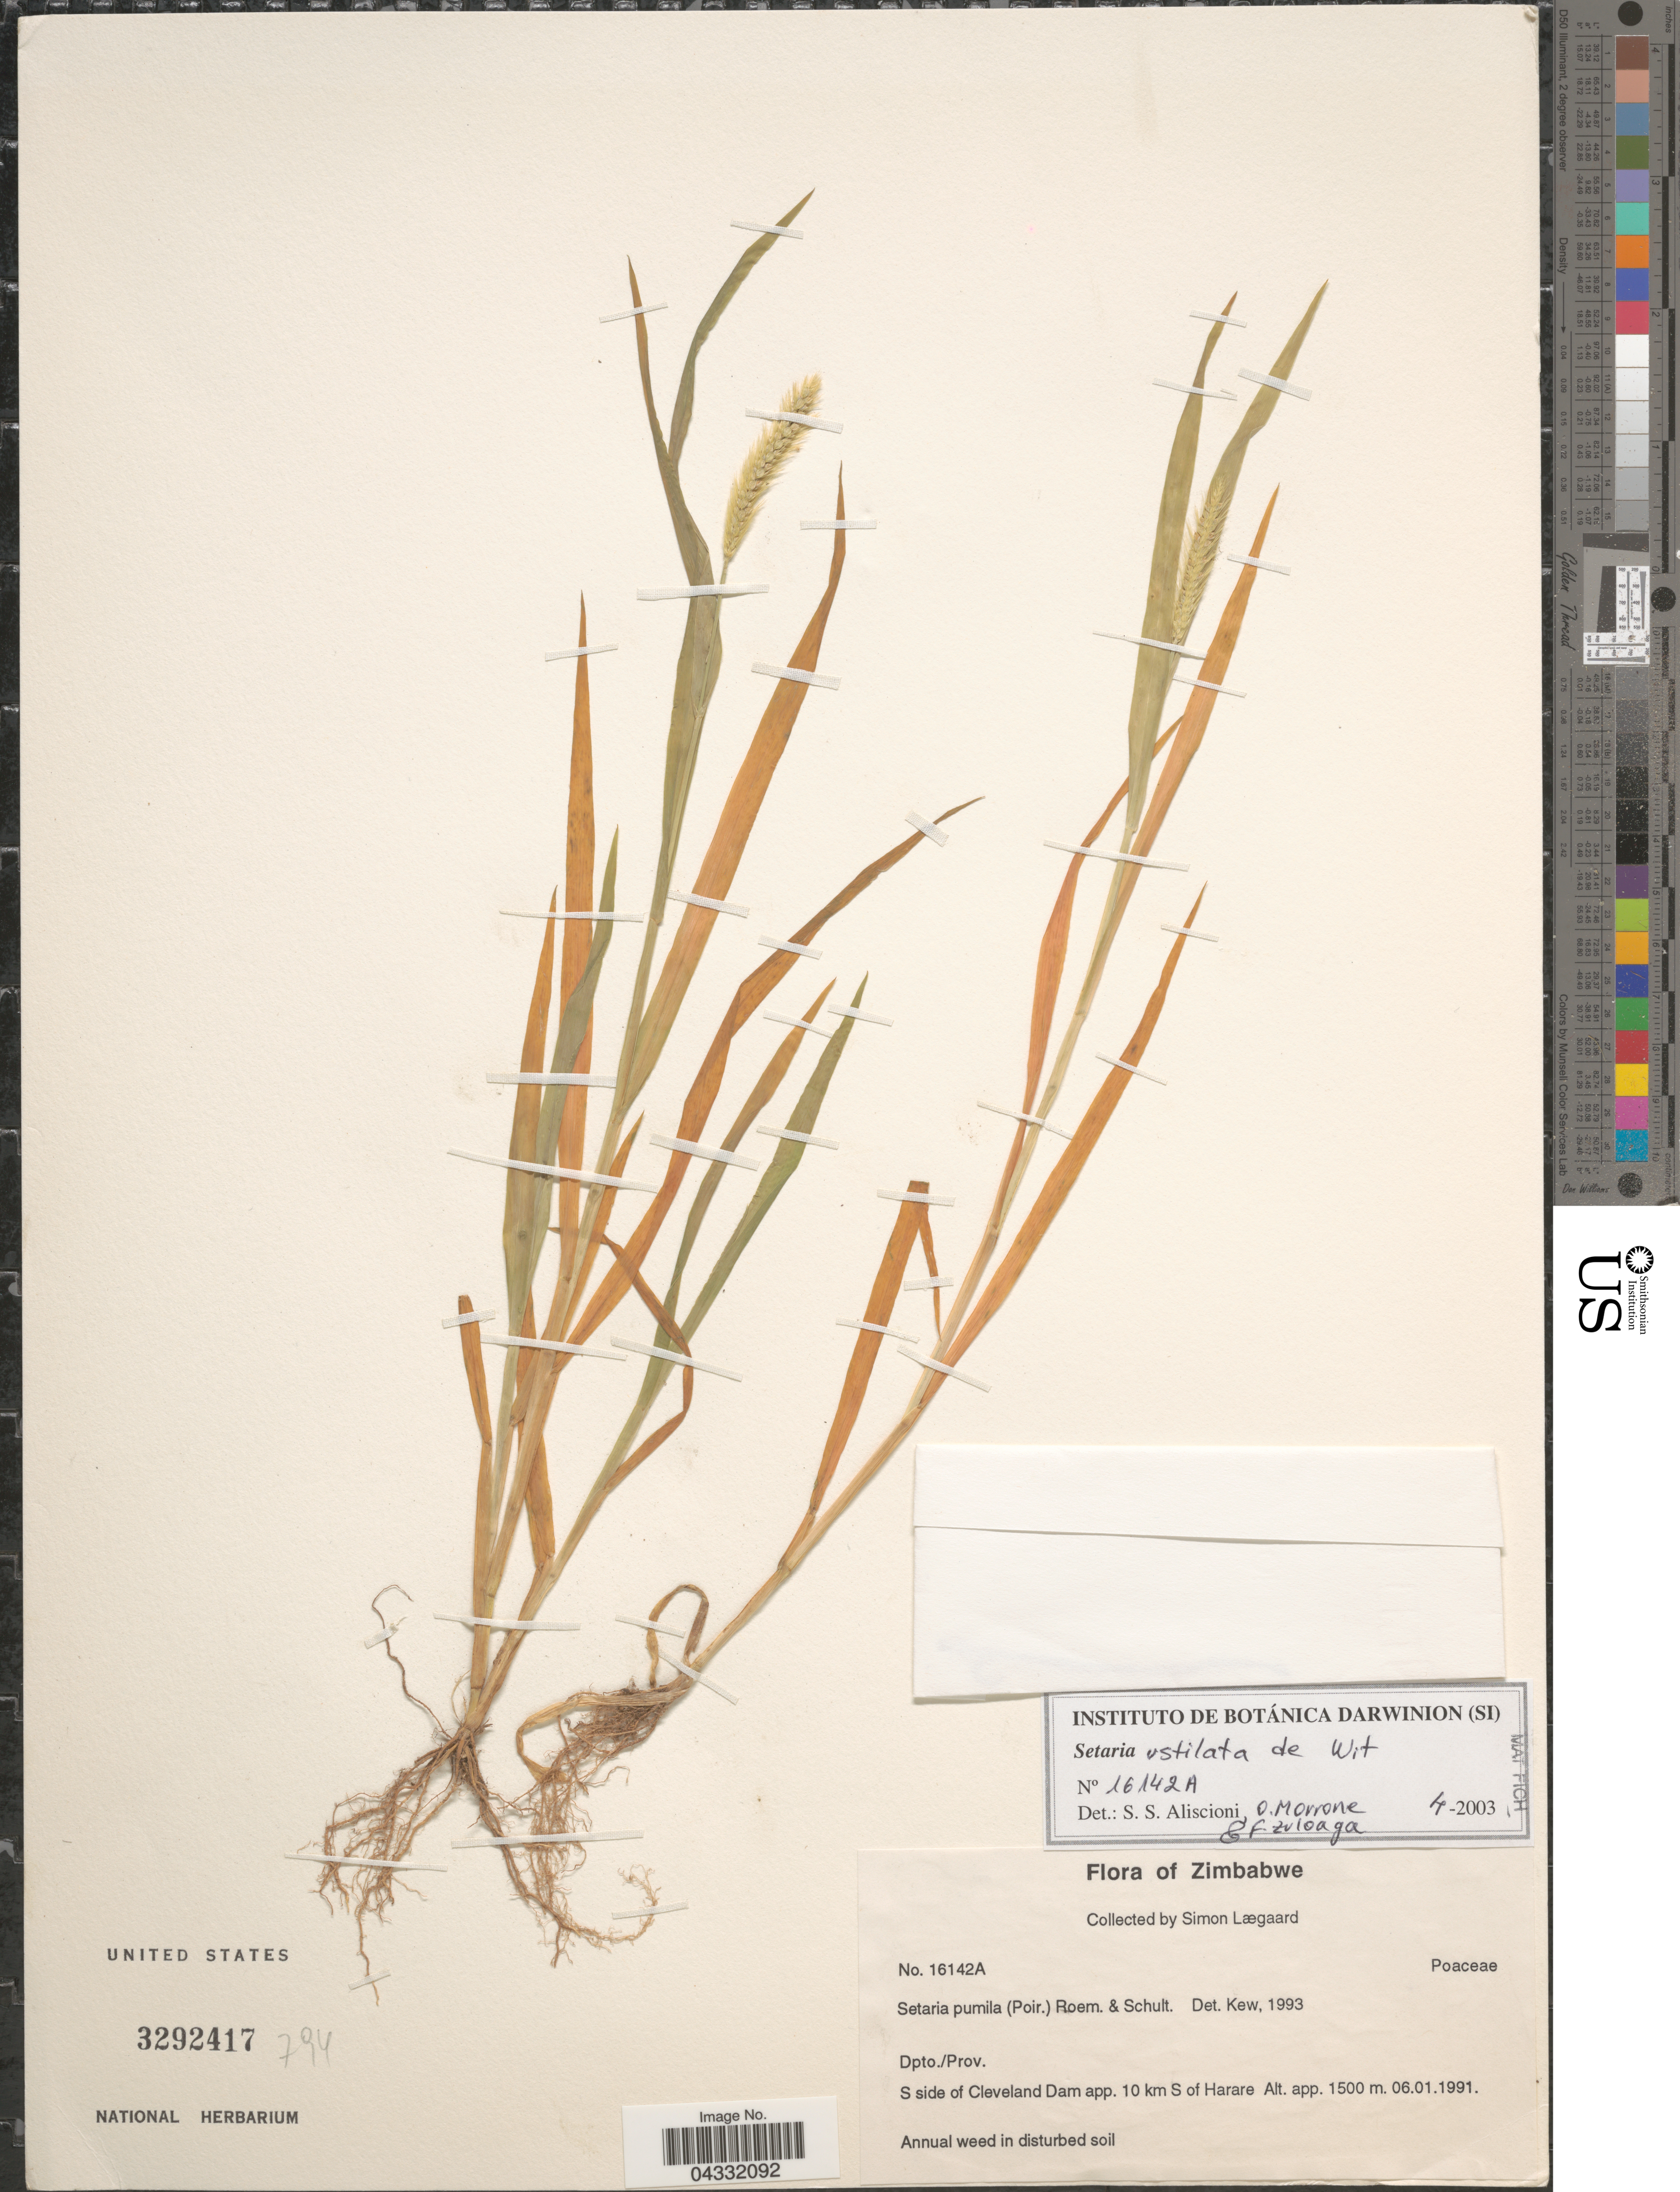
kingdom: Plantae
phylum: Tracheophyta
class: Liliopsida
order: Poales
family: Poaceae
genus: Setaria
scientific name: Setaria ustilata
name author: de Wit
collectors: S. Lægaard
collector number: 16142A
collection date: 1991-01-06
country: Zimbabwe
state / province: Harare (city)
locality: Dpto./Prov. S side of Cleveland Dam app. 10 km S of Harare.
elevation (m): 1500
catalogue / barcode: US 3292417